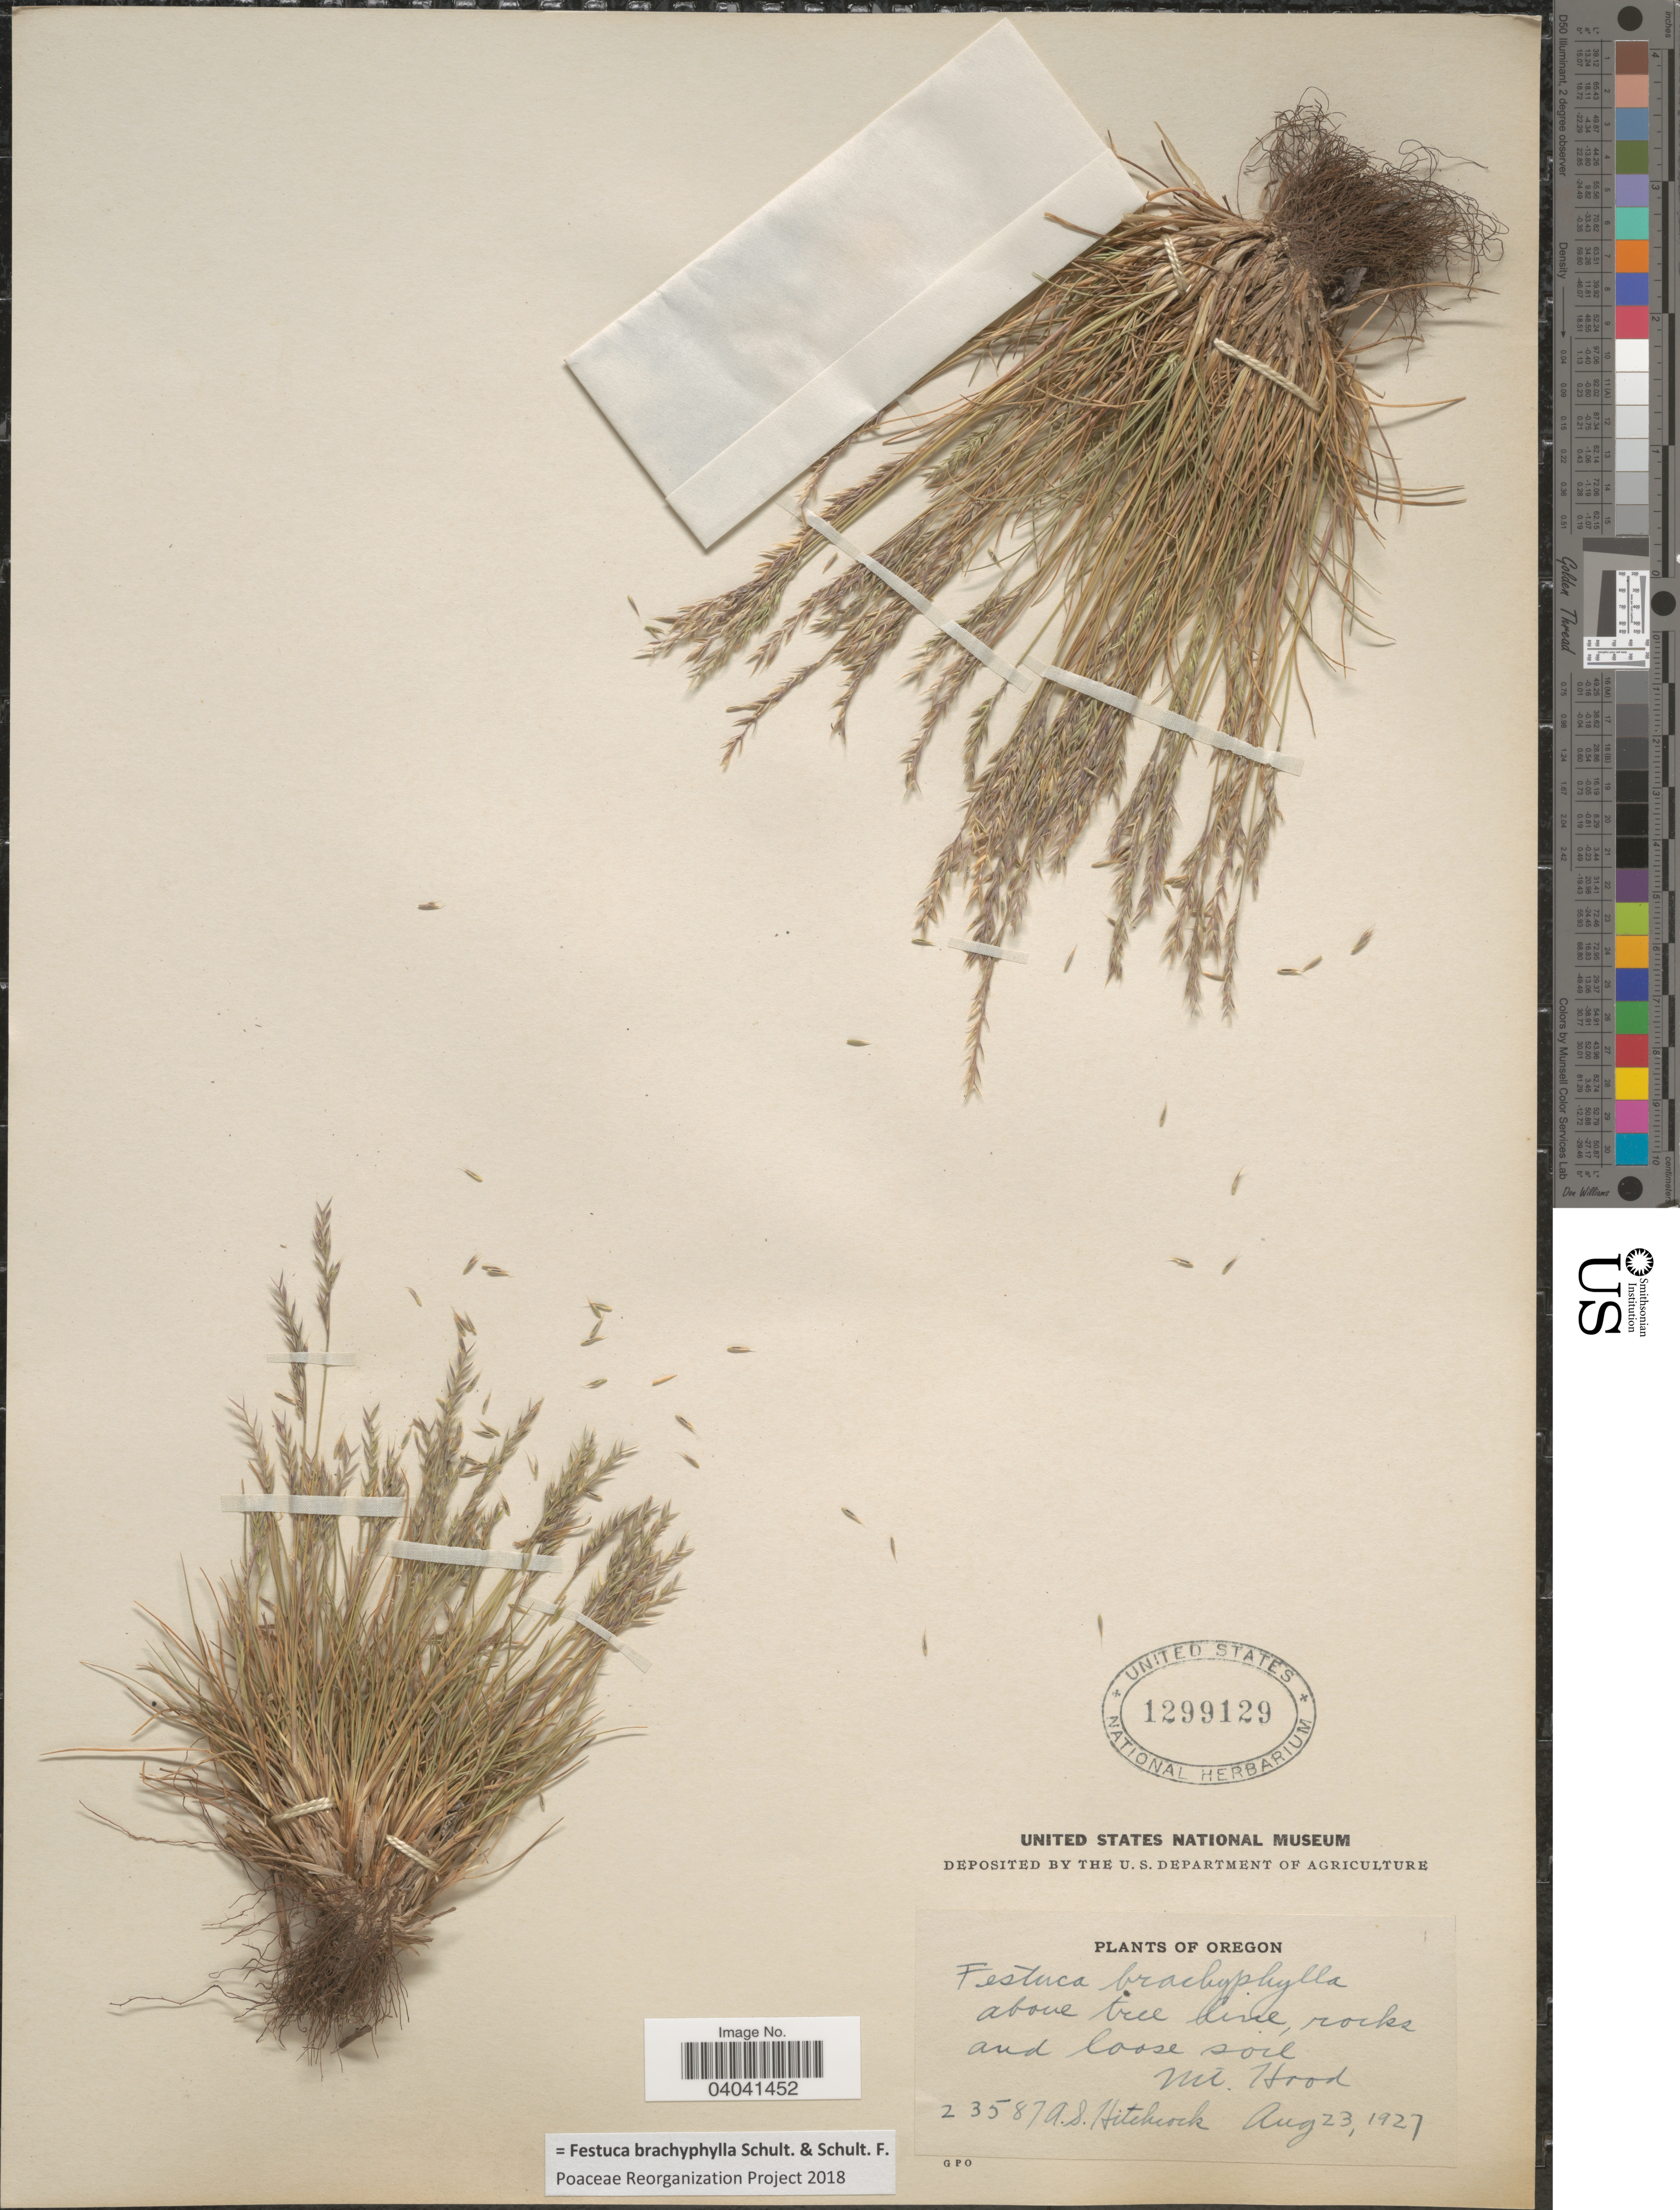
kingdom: Plantae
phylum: Tracheophyta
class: Liliopsida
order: Poales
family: Poaceae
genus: Festuca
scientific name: Festuca brachyphylla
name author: Schult. & Schult. f.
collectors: A. S. Hitchcock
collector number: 2358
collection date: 1927-08-23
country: United States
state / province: Oregon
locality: Mt. Hood.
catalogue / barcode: US 1299129